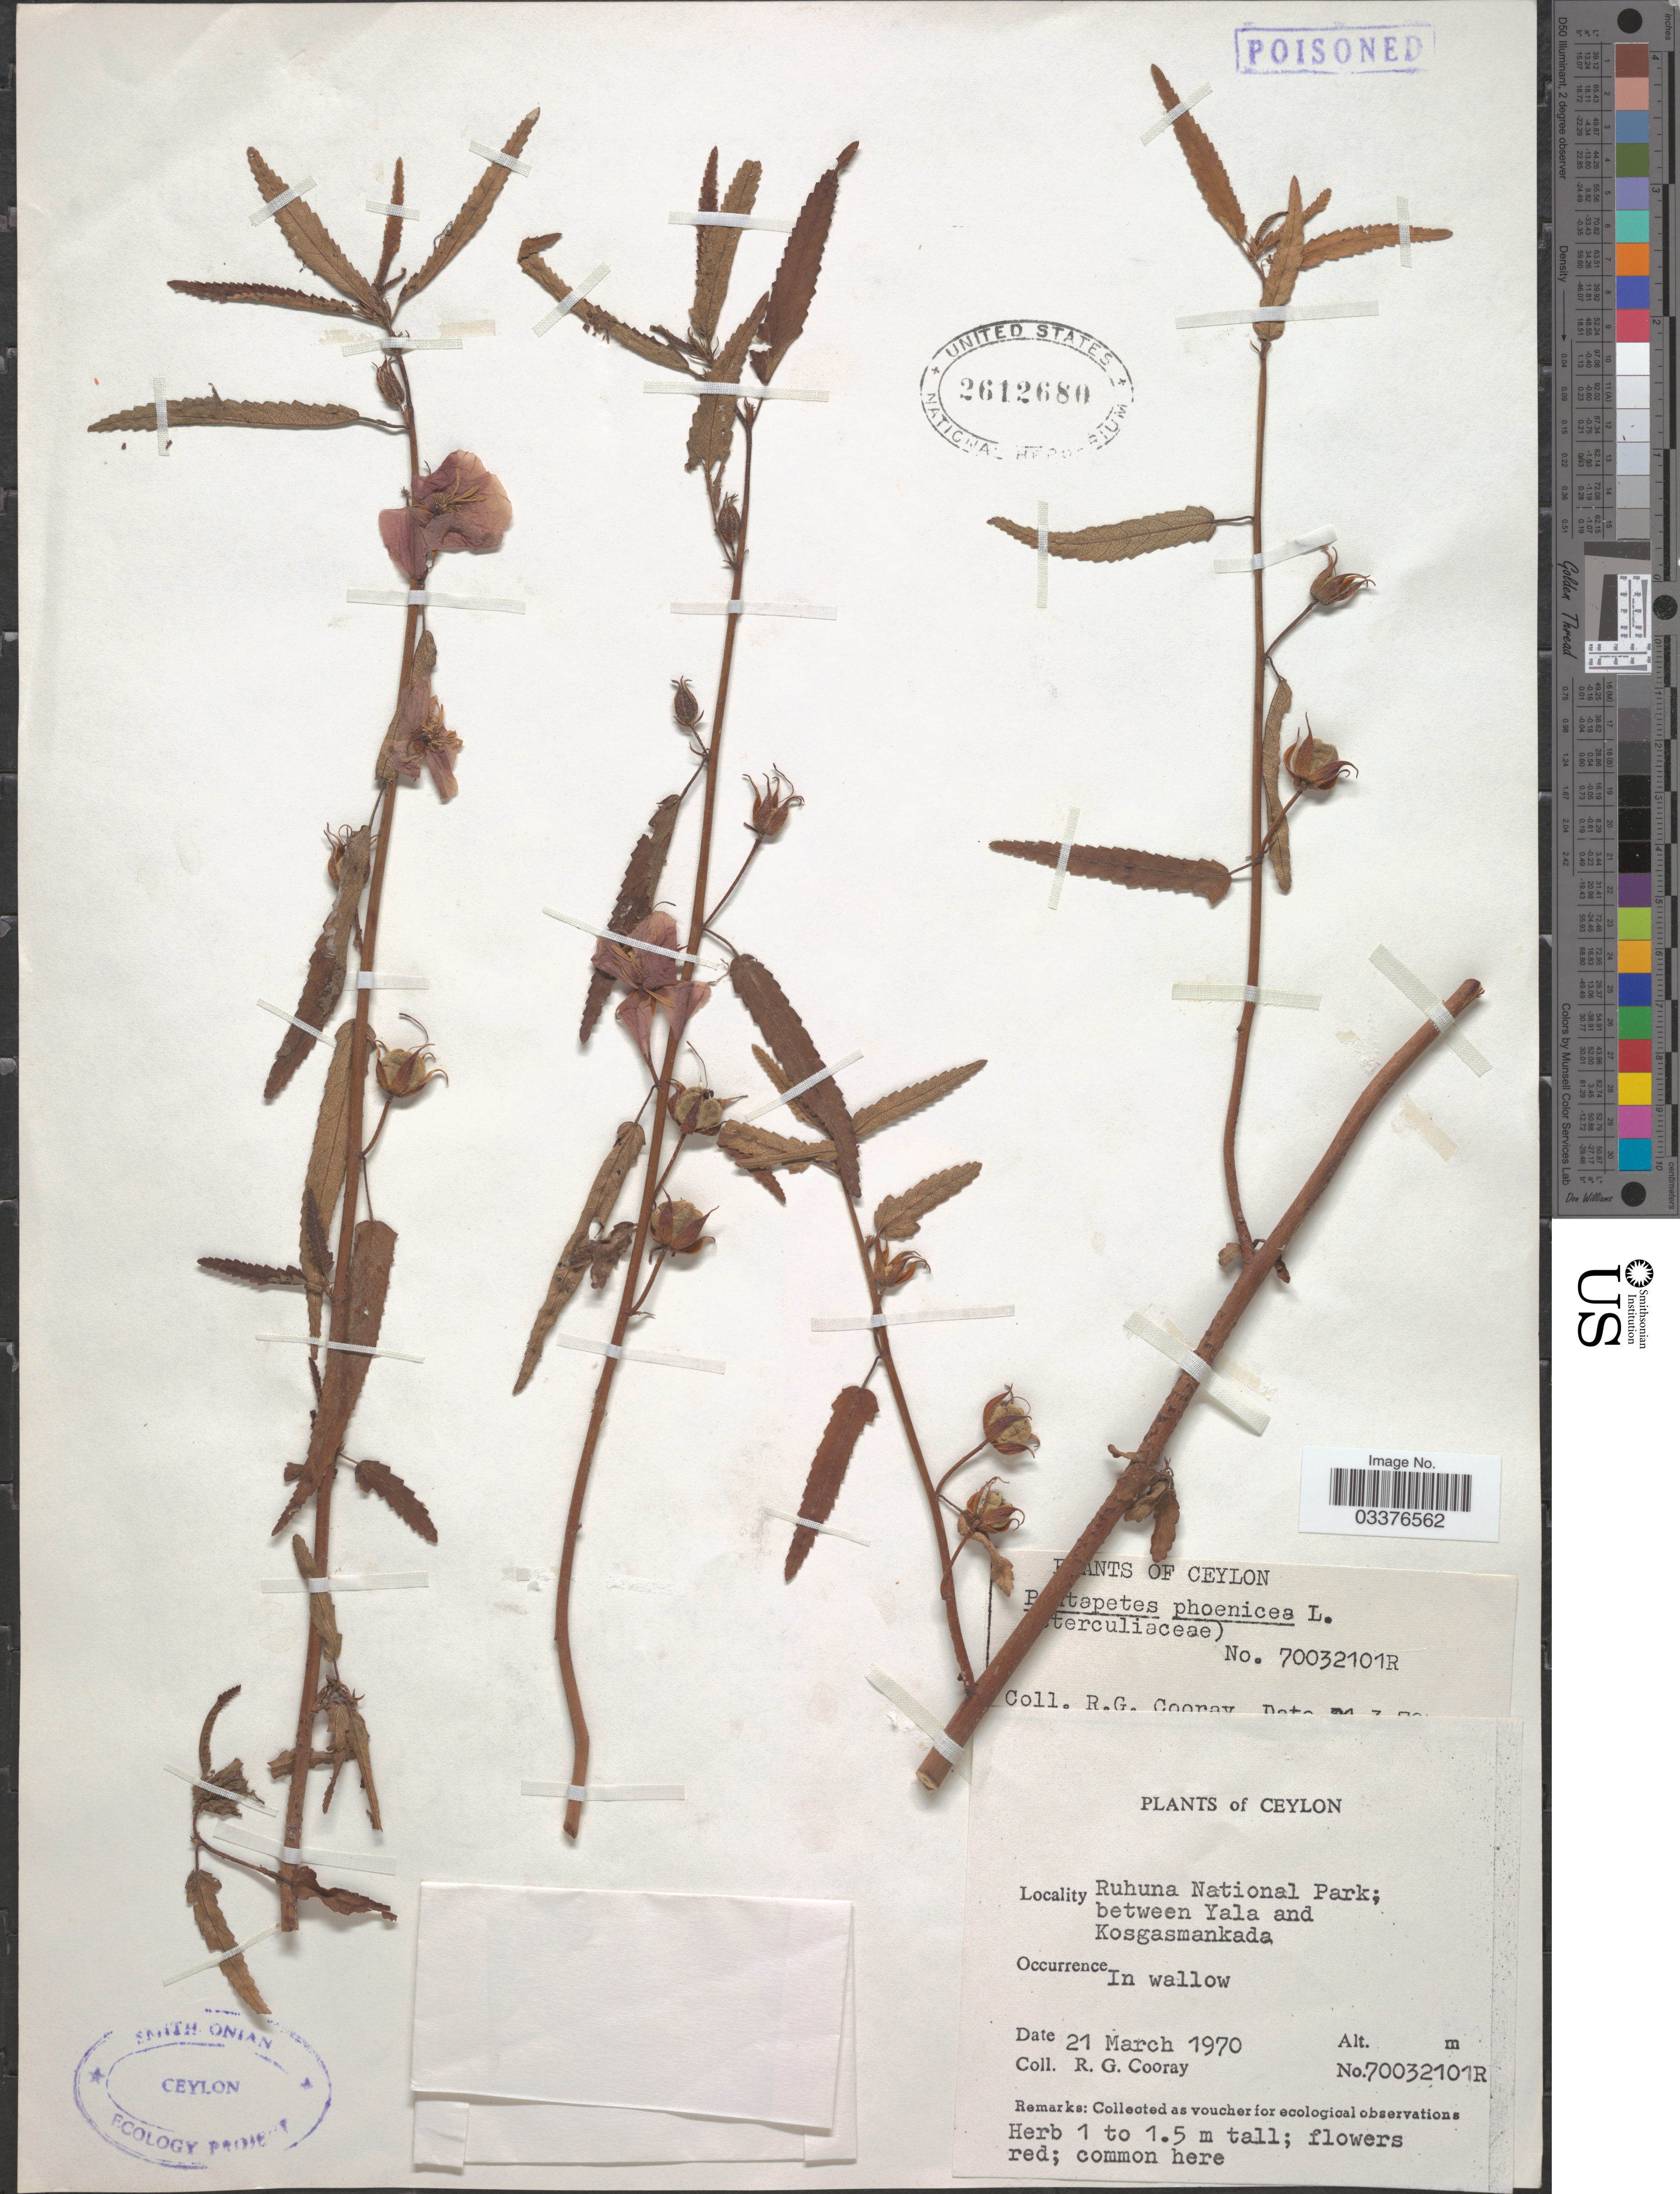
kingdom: Plantae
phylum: Tracheophyta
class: Magnoliopsida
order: Malvales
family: Malvaceae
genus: Pentapetes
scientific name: Pentapetes phoenicea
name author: L.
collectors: R. Cooray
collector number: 70032101R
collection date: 1970-03-21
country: Sri Lanka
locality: Ceylon. Ruhuna National Park; between Yala and Kosgasmankada.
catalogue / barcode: US 2612680